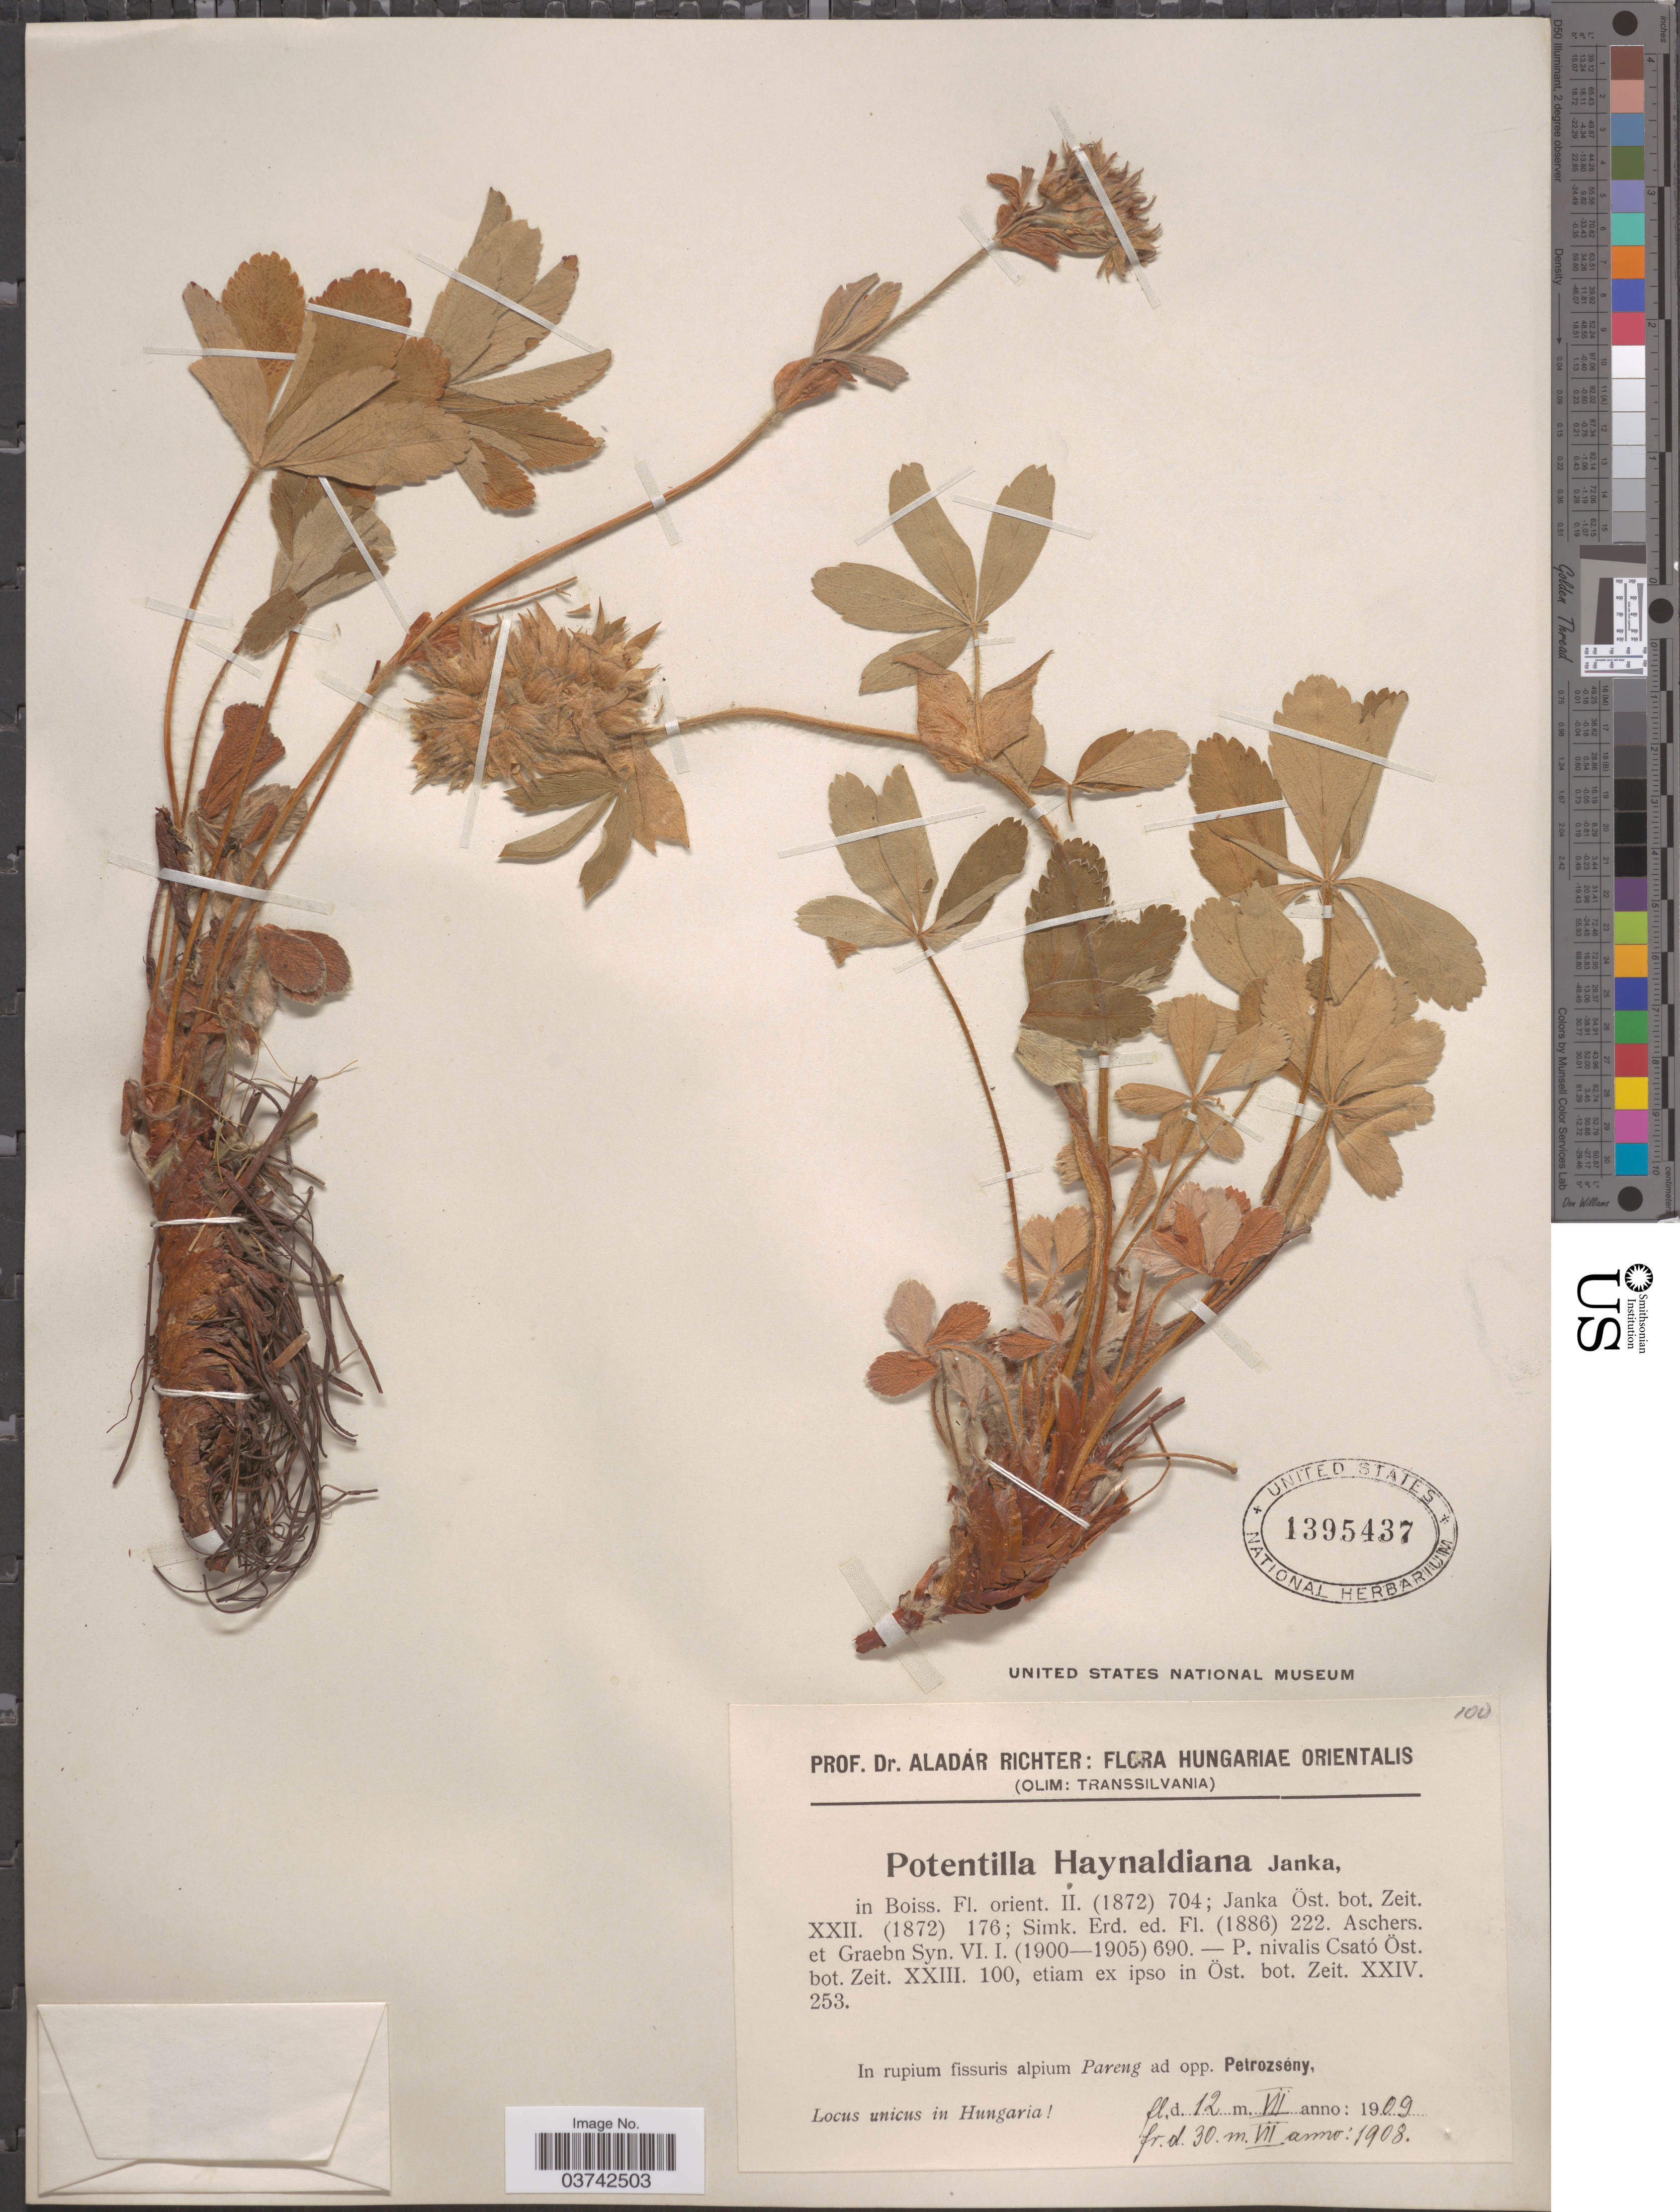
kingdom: Plantae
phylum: Tracheophyta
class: Magnoliopsida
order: Rosales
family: Rosaceae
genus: Potentilla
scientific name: Potentilla haynaldiana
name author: Janka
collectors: A. Richter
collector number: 100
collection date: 1908-07-30/1909-07-12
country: Hungary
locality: Hungariae Orientalis. (Olim: Transsilvania). In rupium fissuris alpium Pareng ad opp. Petrozsény.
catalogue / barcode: US 1395437